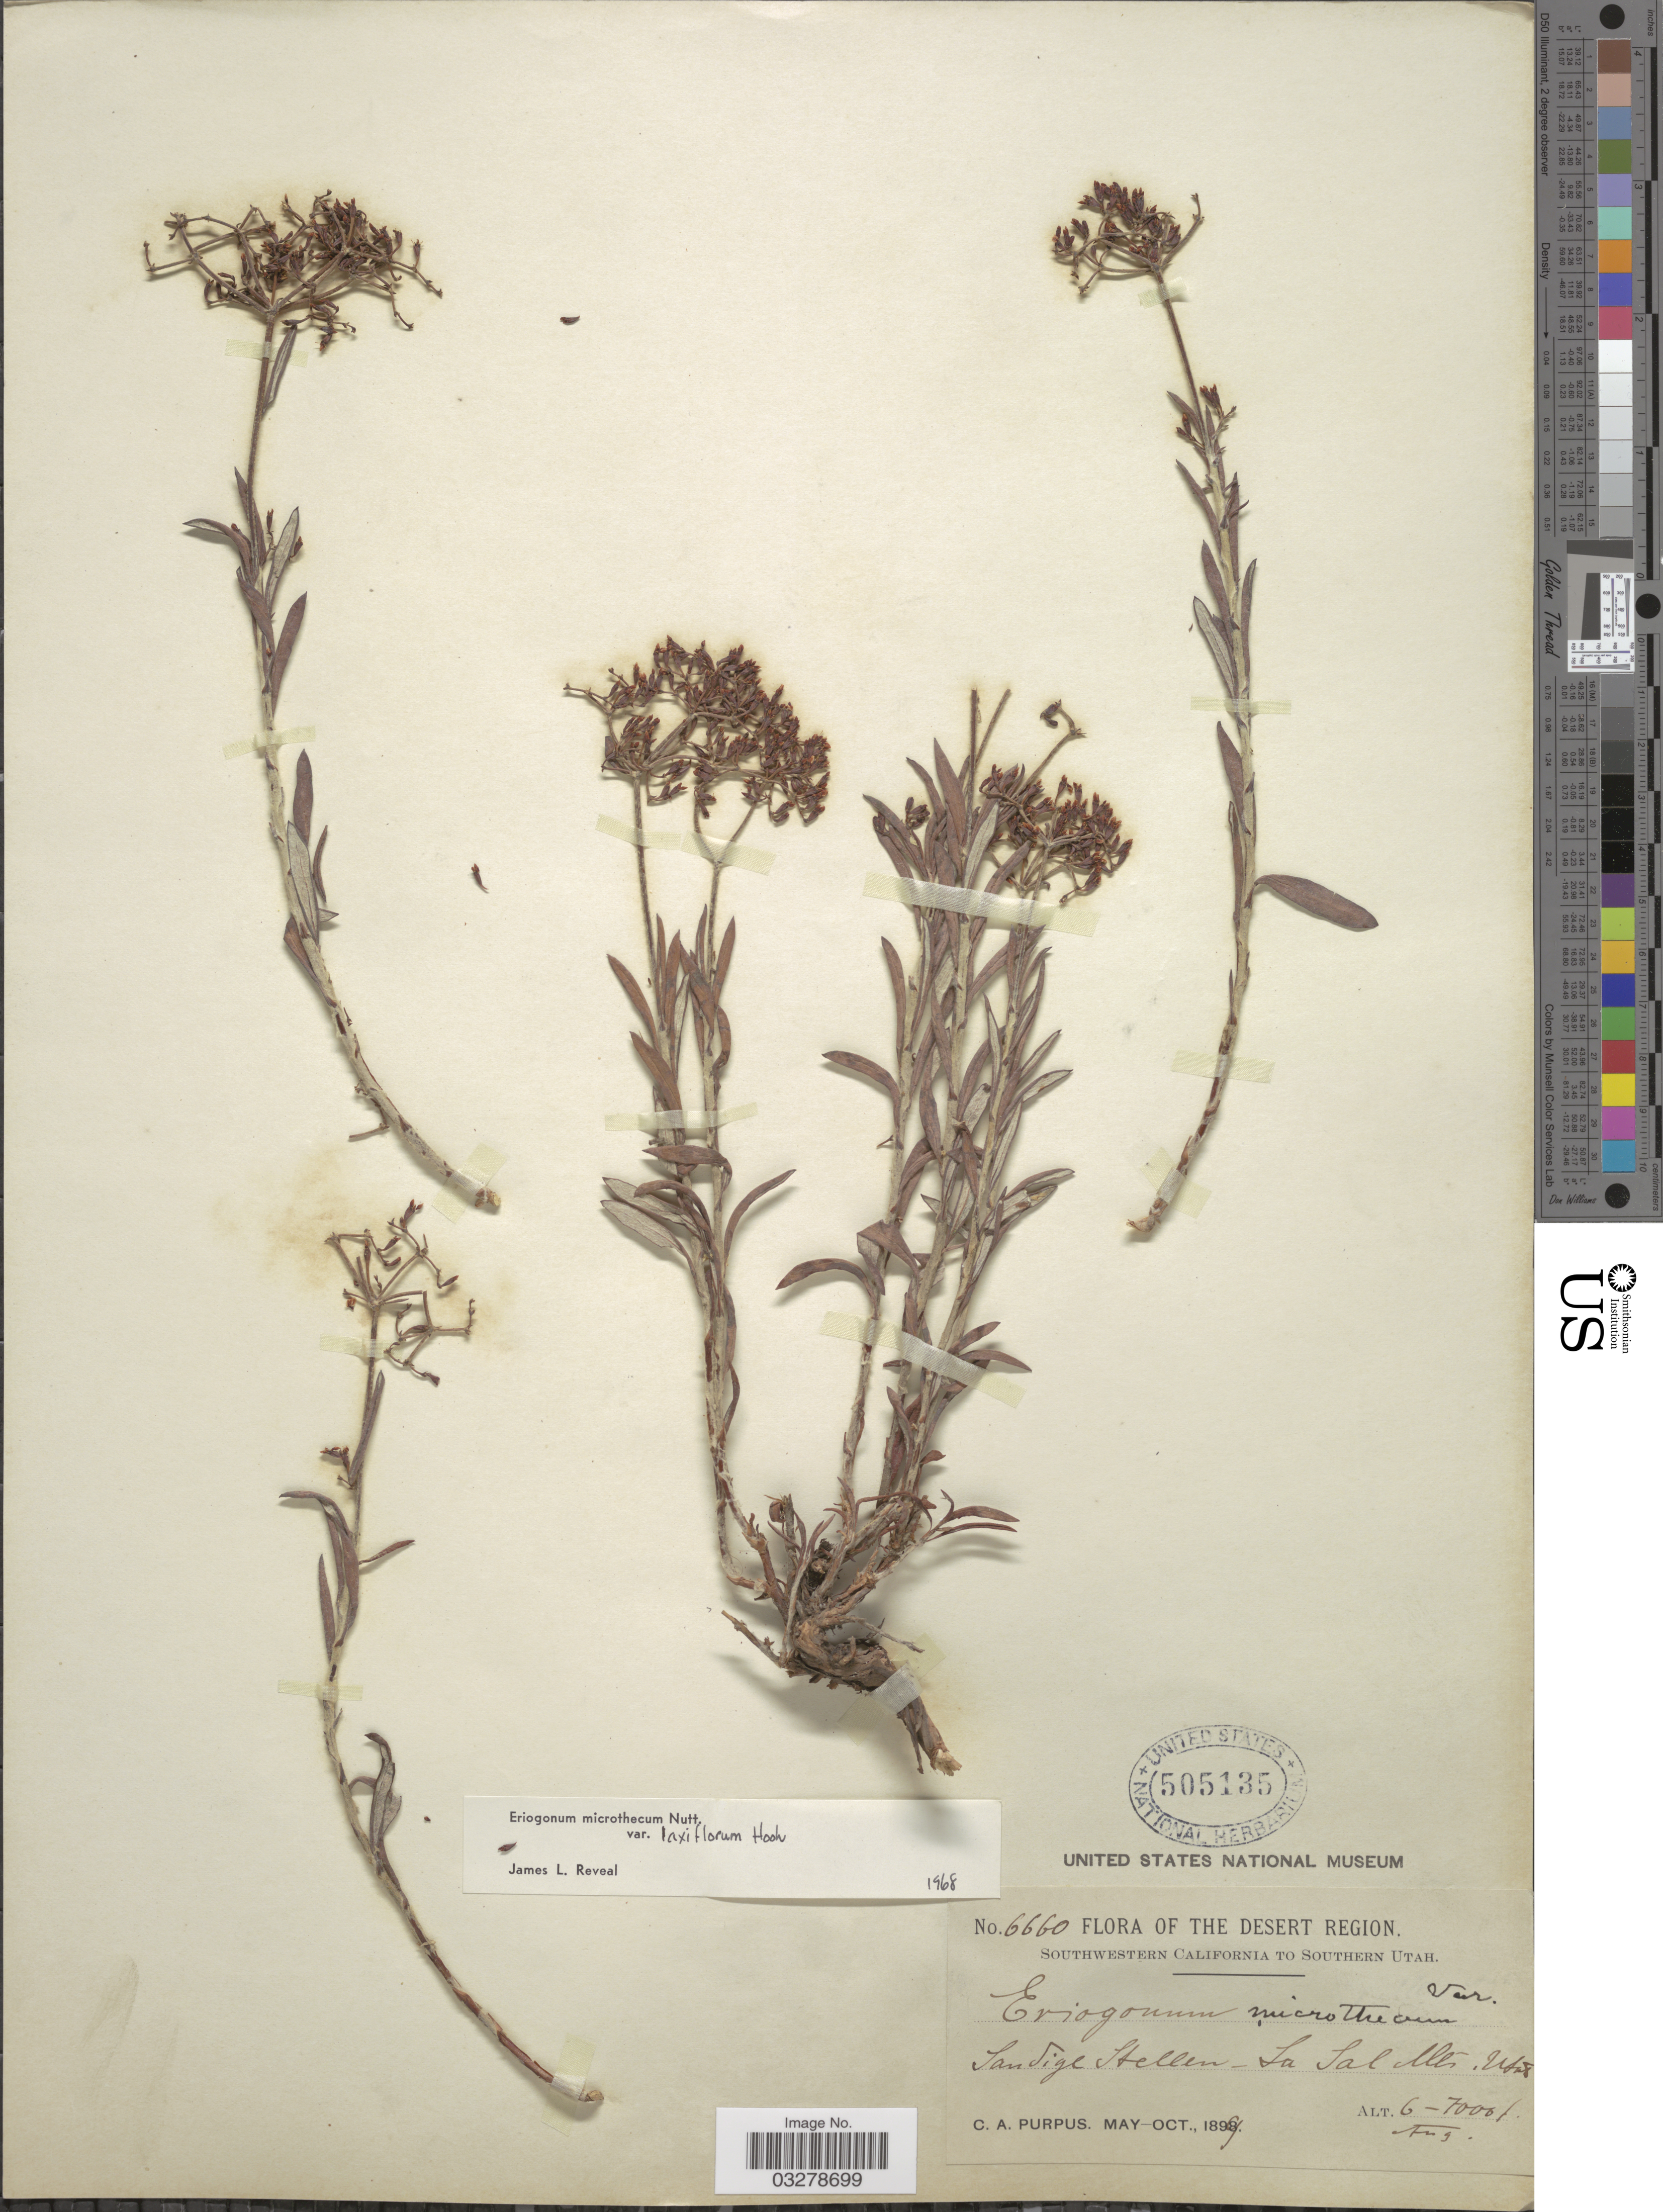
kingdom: Plantae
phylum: Tracheophyta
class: Magnoliopsida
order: Caryophyllales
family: Polygonaceae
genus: Eriogonum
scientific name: Eriogonum microtheca var. laxiflorum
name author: Hook.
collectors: C. A. Purpus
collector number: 6660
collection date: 1899-08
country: United States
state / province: Utah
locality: Desert Region. Southern Utah. Sandige Stellen - La Sal Mts.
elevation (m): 1829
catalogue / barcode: US 505135